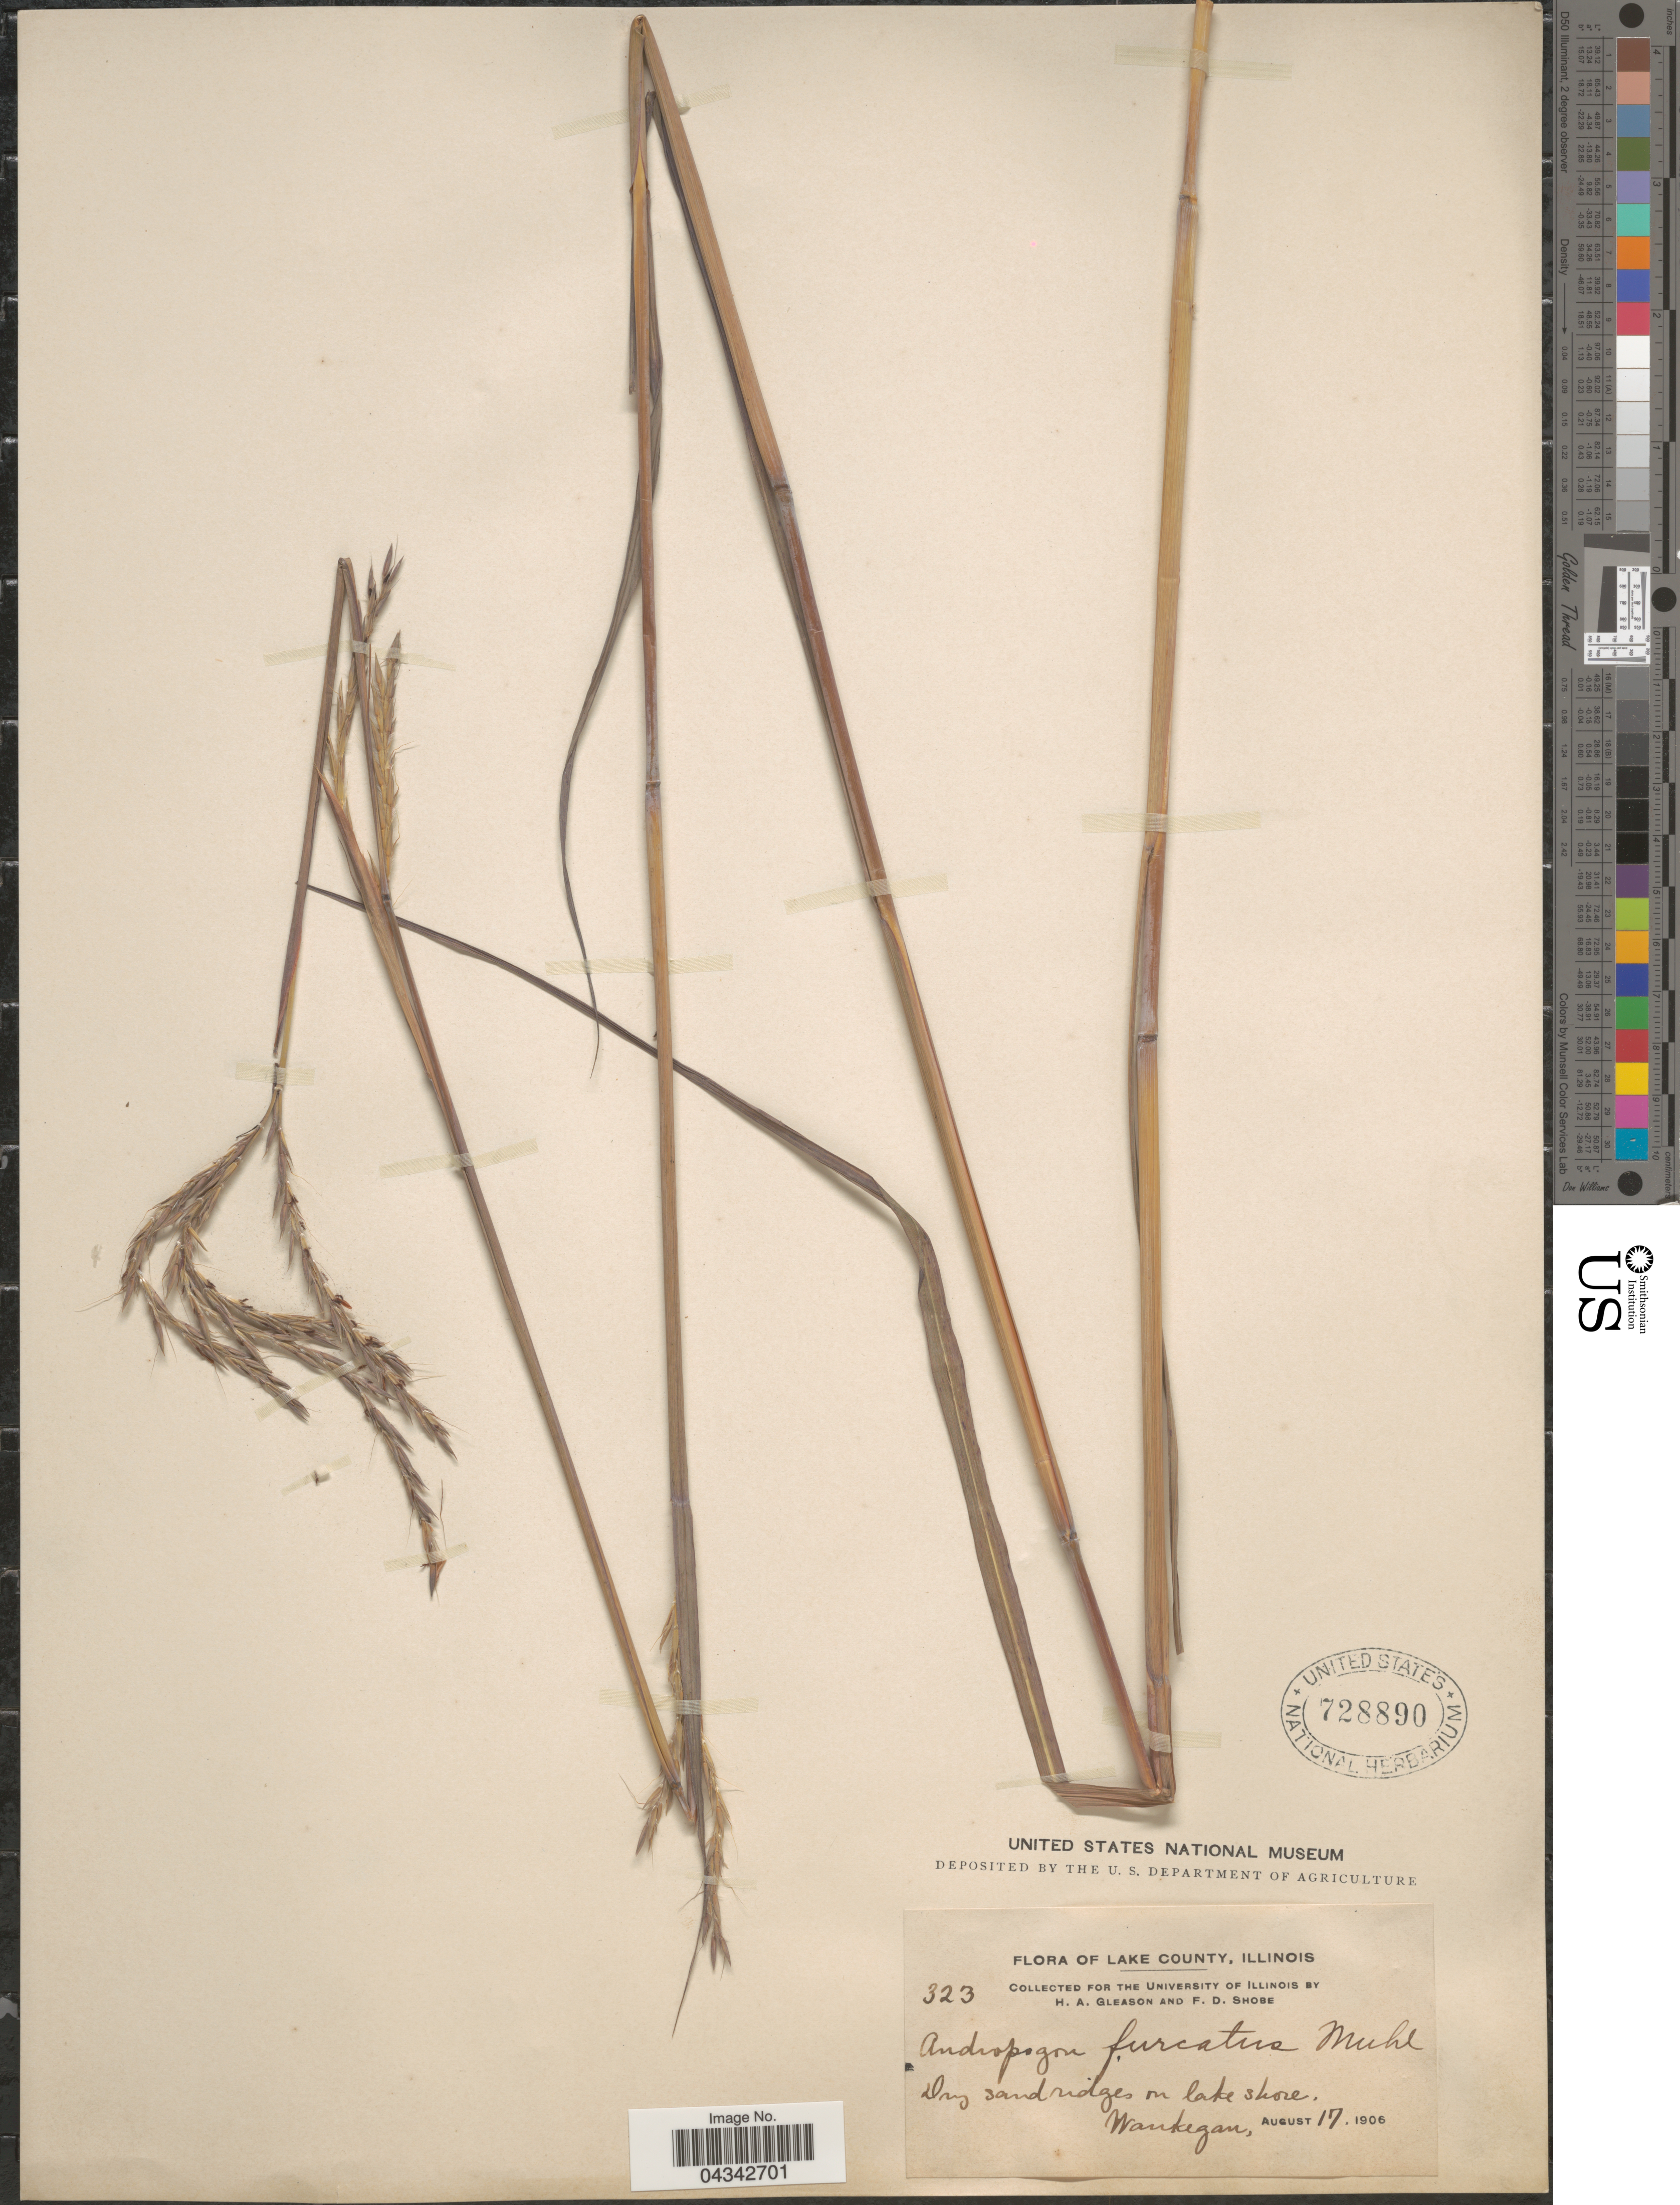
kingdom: Plantae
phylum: Tracheophyta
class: Liliopsida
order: Poales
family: Poaceae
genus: Andropogon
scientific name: Andropogon gerardii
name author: Vitman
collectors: H. A. Gleason & F. Shobe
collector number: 323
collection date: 1906-08-17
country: United States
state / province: Illinois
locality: Lake County. On lake shore. Waukegan.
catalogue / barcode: US 728890